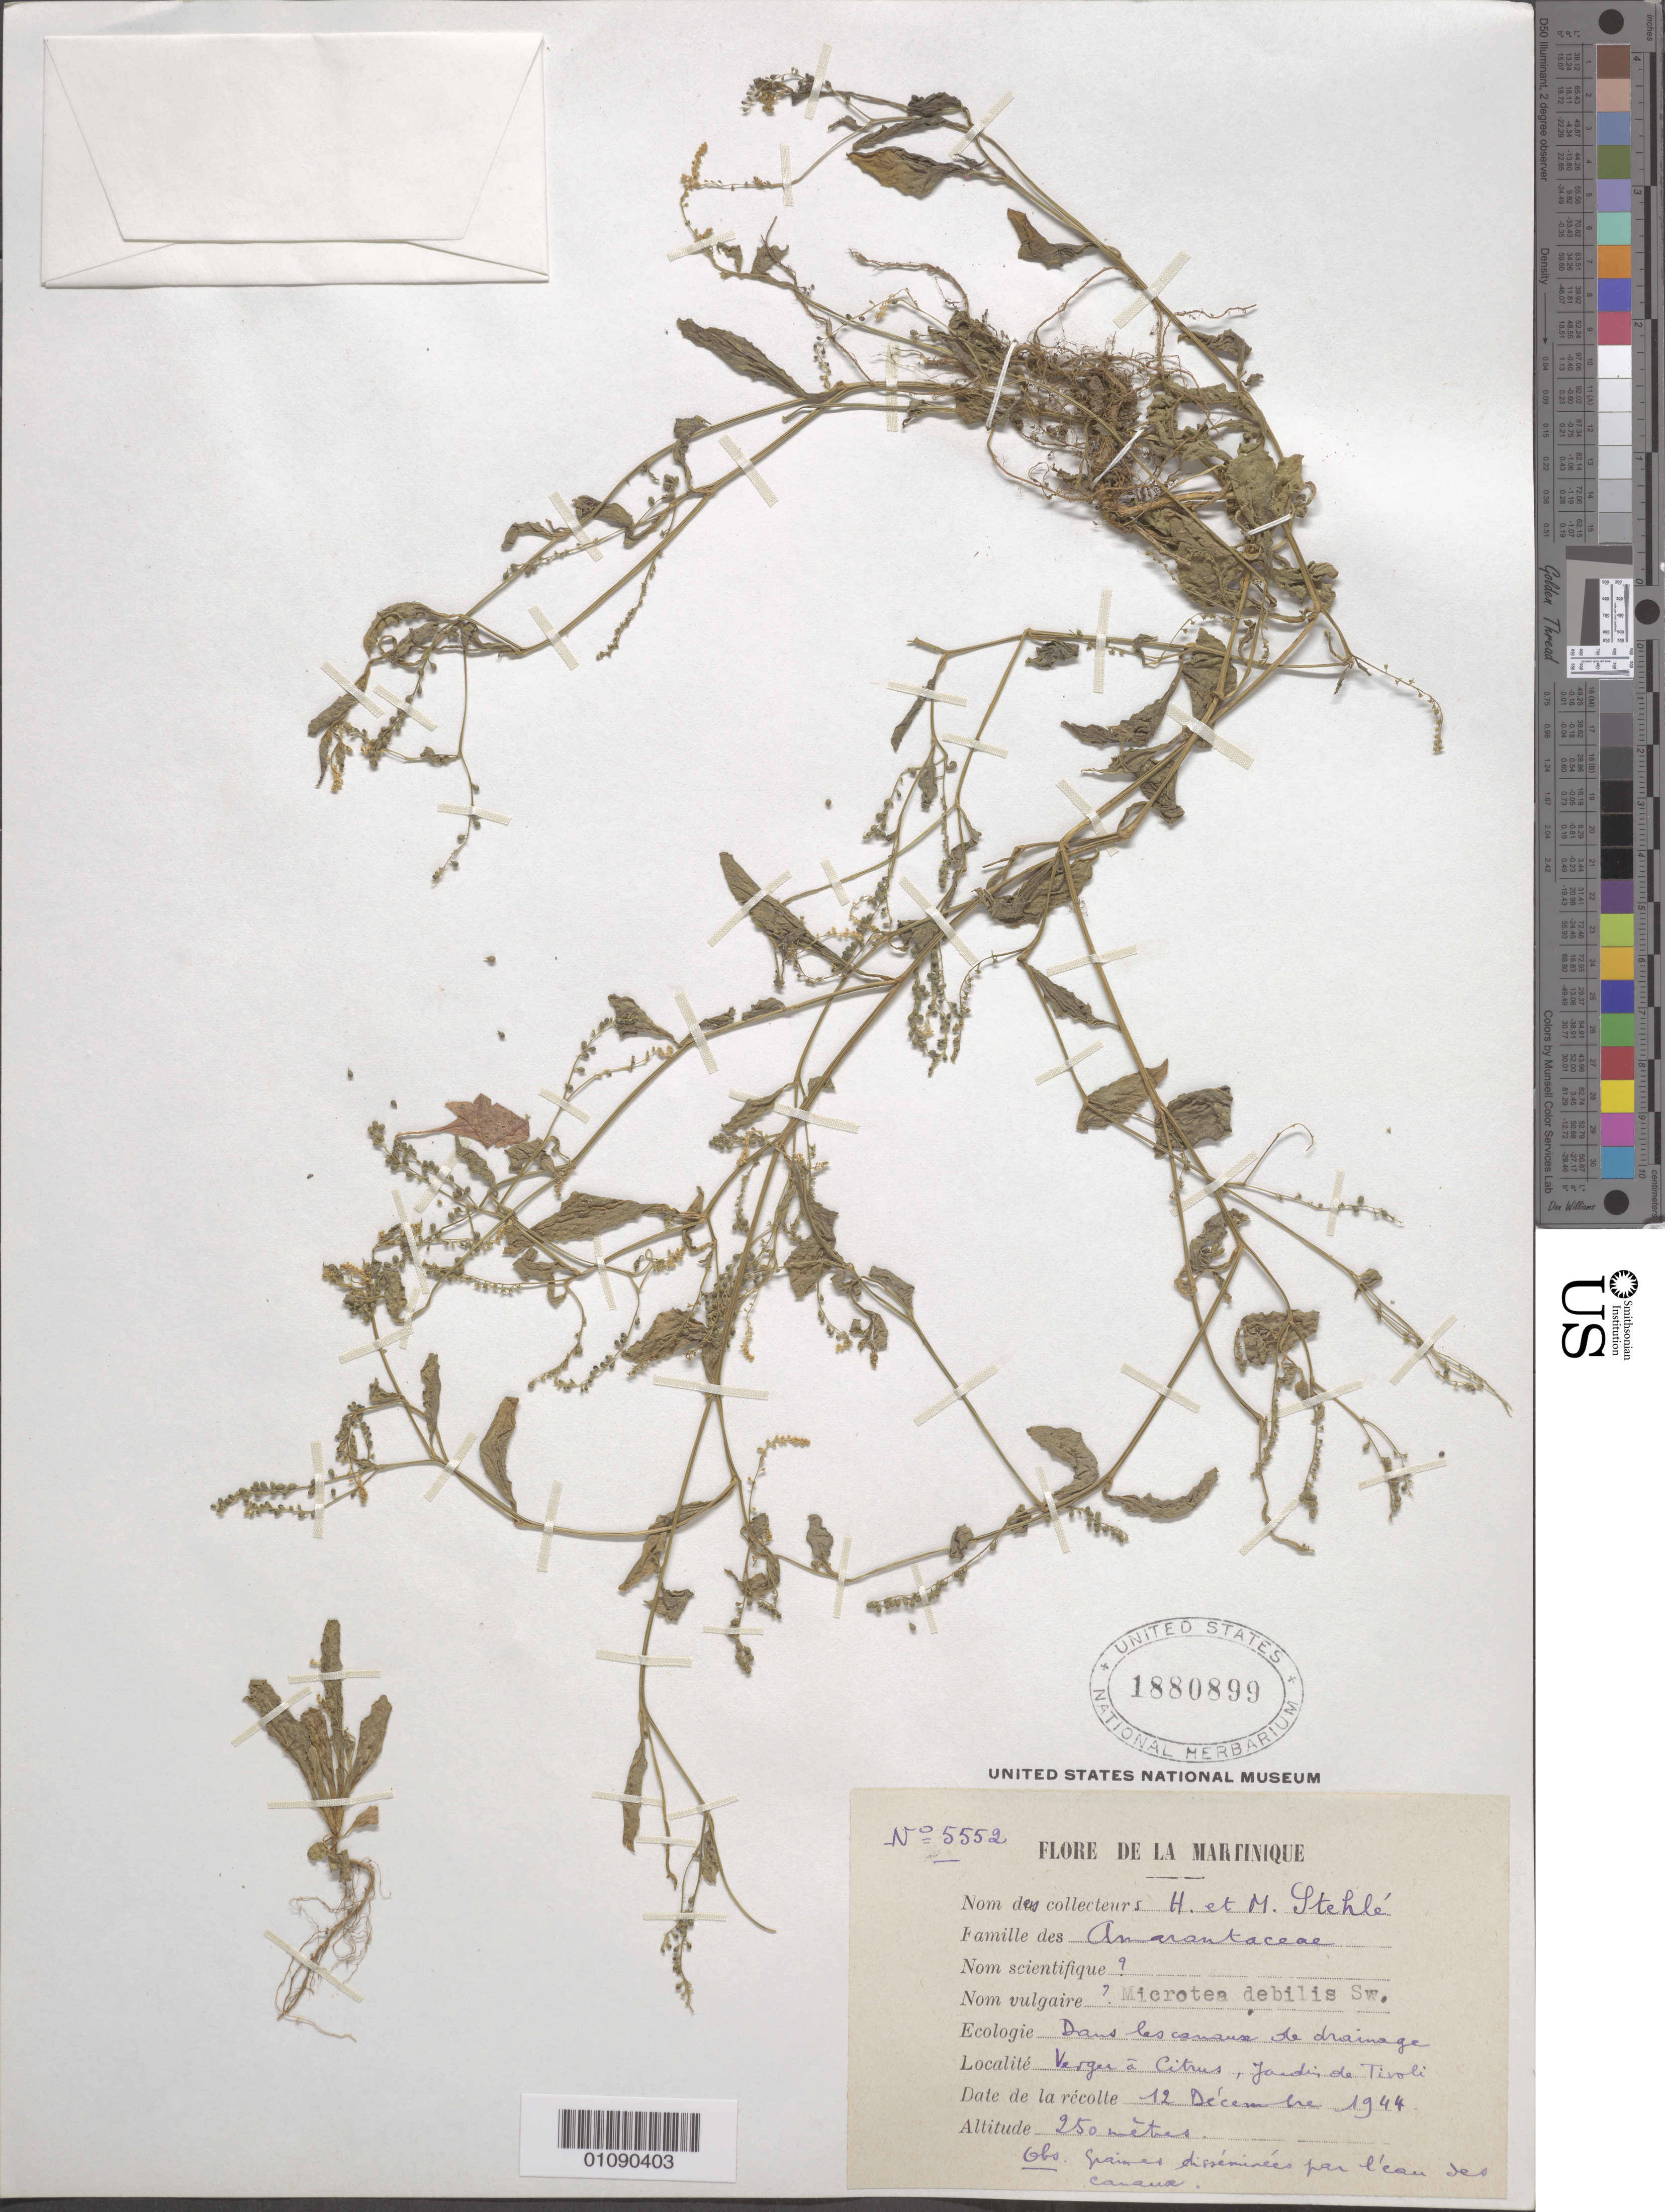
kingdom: Plantae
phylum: Tracheophyta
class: Magnoliopsida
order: Caryophyllales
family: Microteaceae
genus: Microtea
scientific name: Microtea debilis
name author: Sw.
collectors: H. Stehlé & M. Stehlé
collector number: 5552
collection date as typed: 12 Dec 1944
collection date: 1944-12-12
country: Martinique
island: Martinique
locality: Verger a Citrus, Jardin de Tivoli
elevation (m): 250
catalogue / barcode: US 1880899